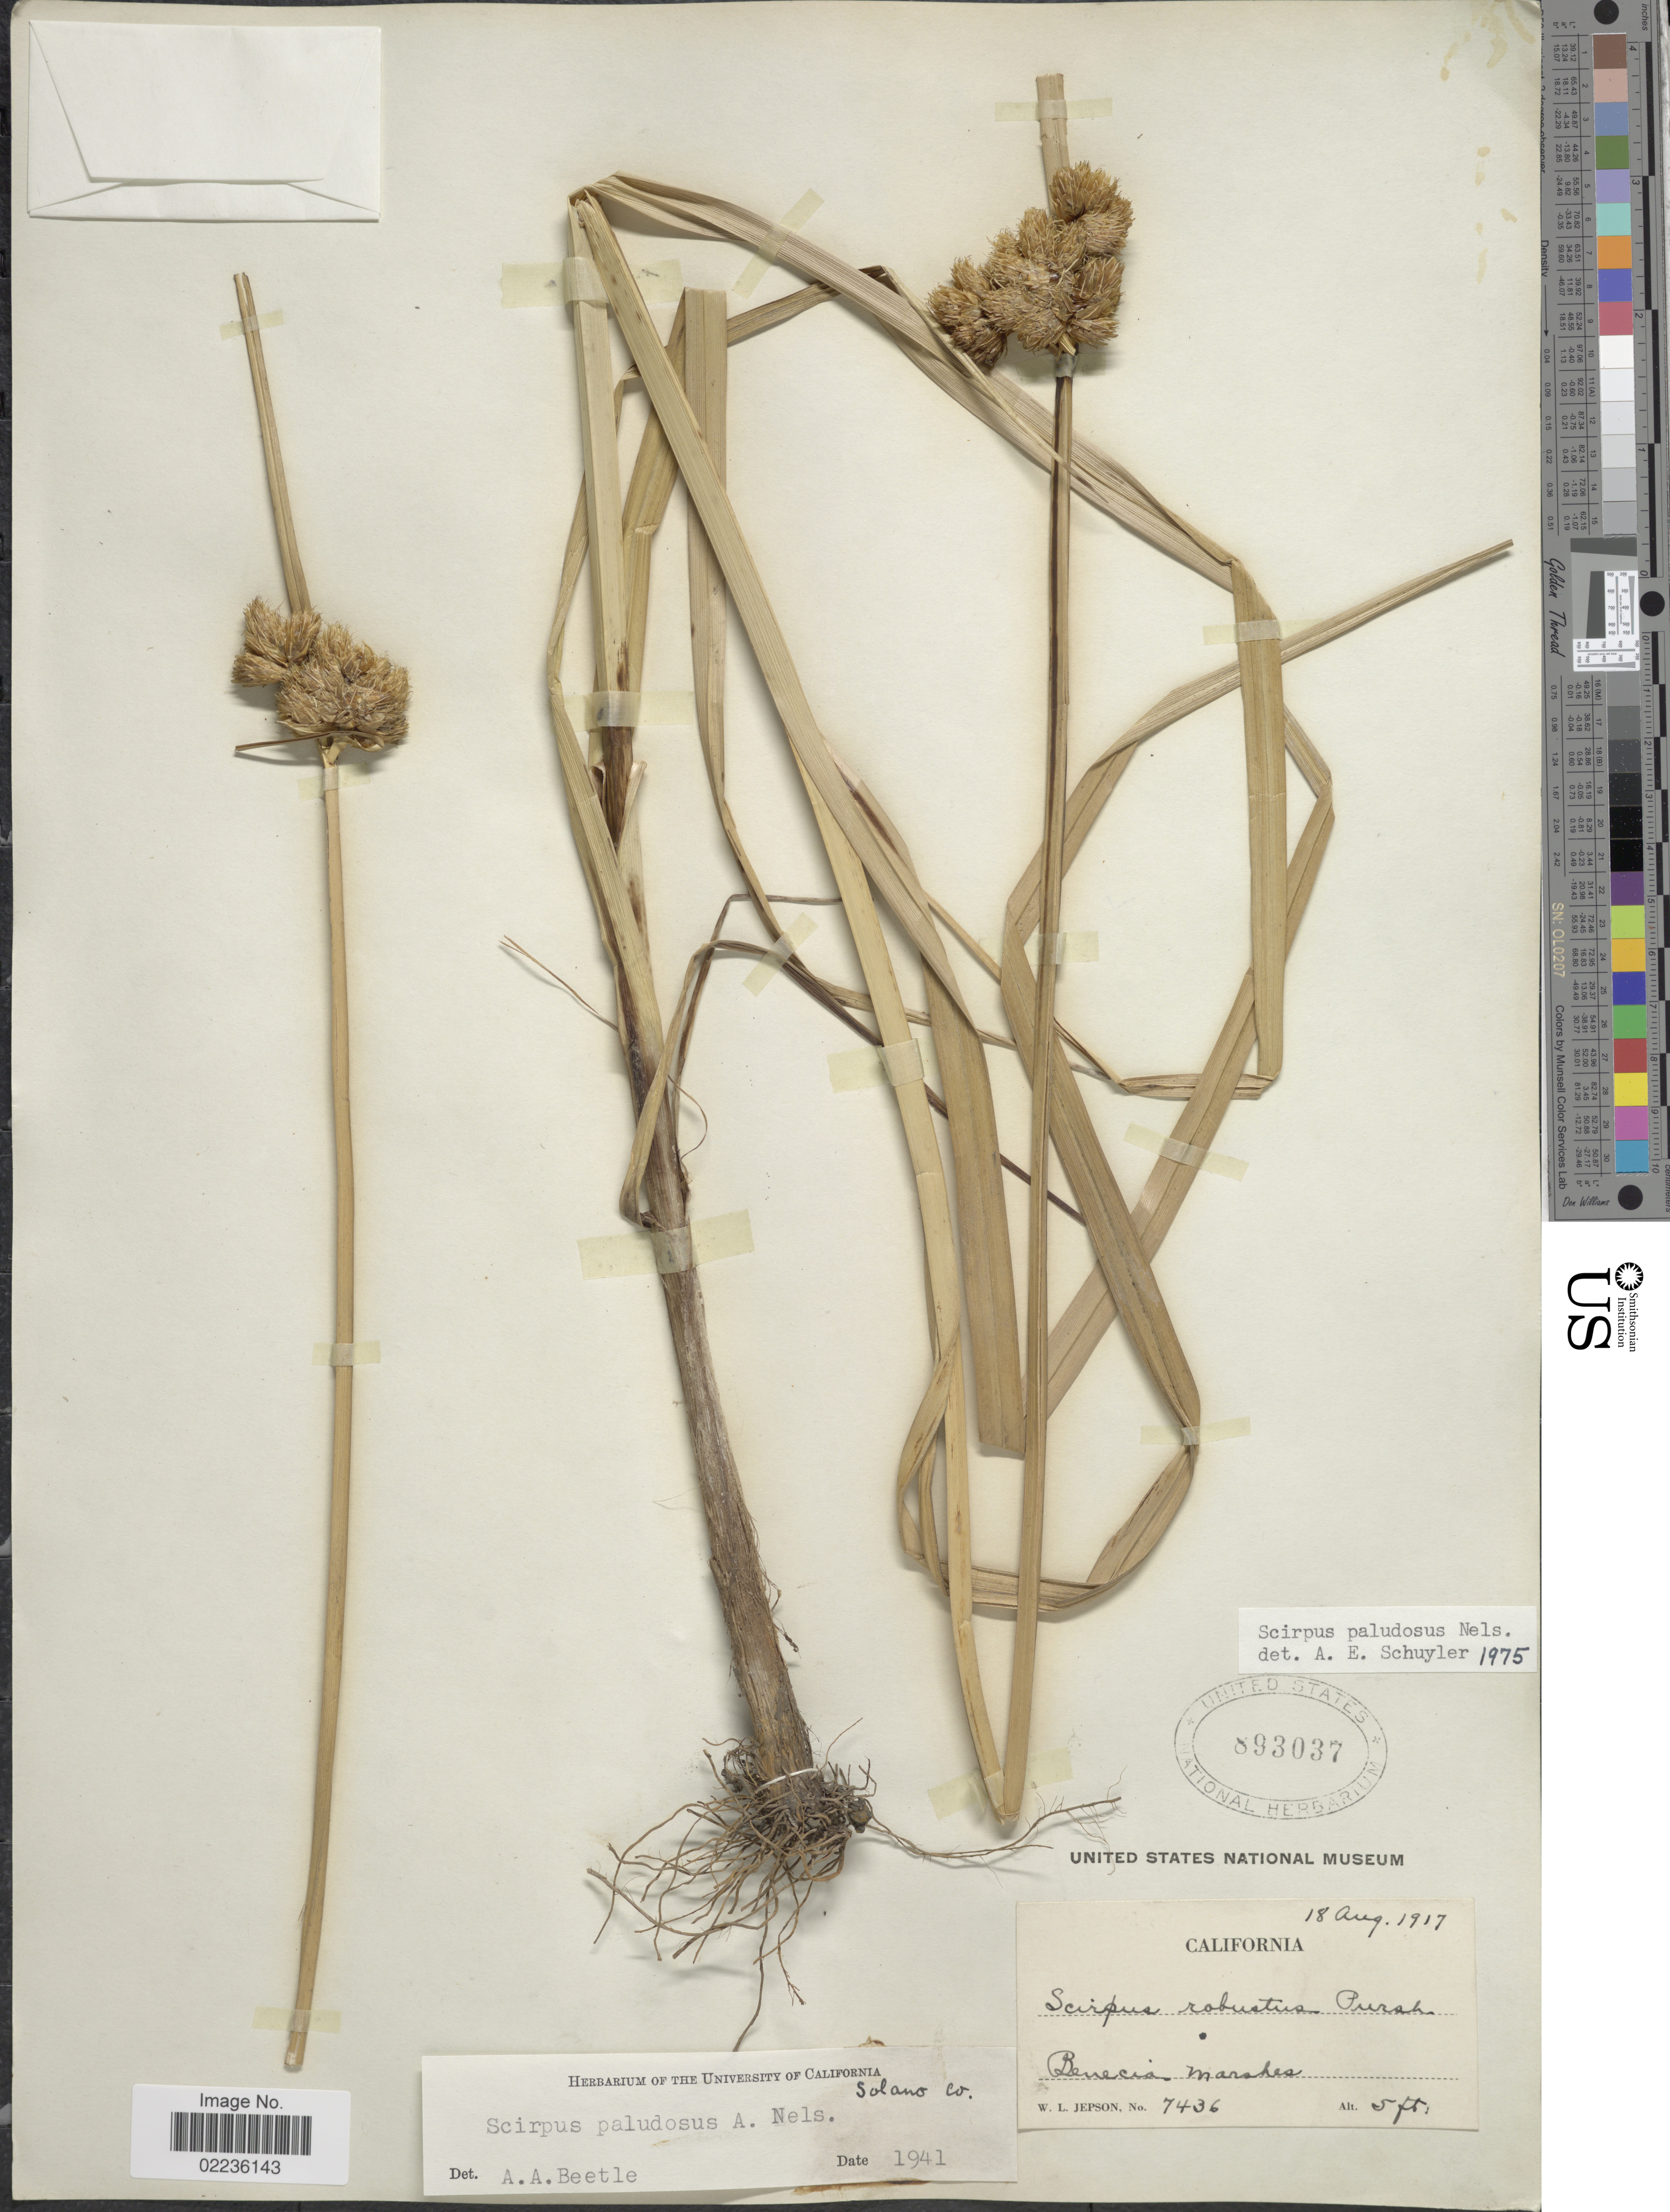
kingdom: Plantae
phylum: Tracheophyta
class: Liliopsida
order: Poales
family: Cyperaceae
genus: Bolboschoenus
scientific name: Bolboschoenus maritimus subsp. paludosus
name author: (A. Nelson) T. Koyama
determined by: Strong, M. T., (US), Smithsonian Institution - National Museum of Natural History (UNITED STATES)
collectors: W. L. Jepson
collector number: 7436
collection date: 1917-08-18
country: United States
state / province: California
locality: Benecia Marshes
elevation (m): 2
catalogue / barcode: US 893037